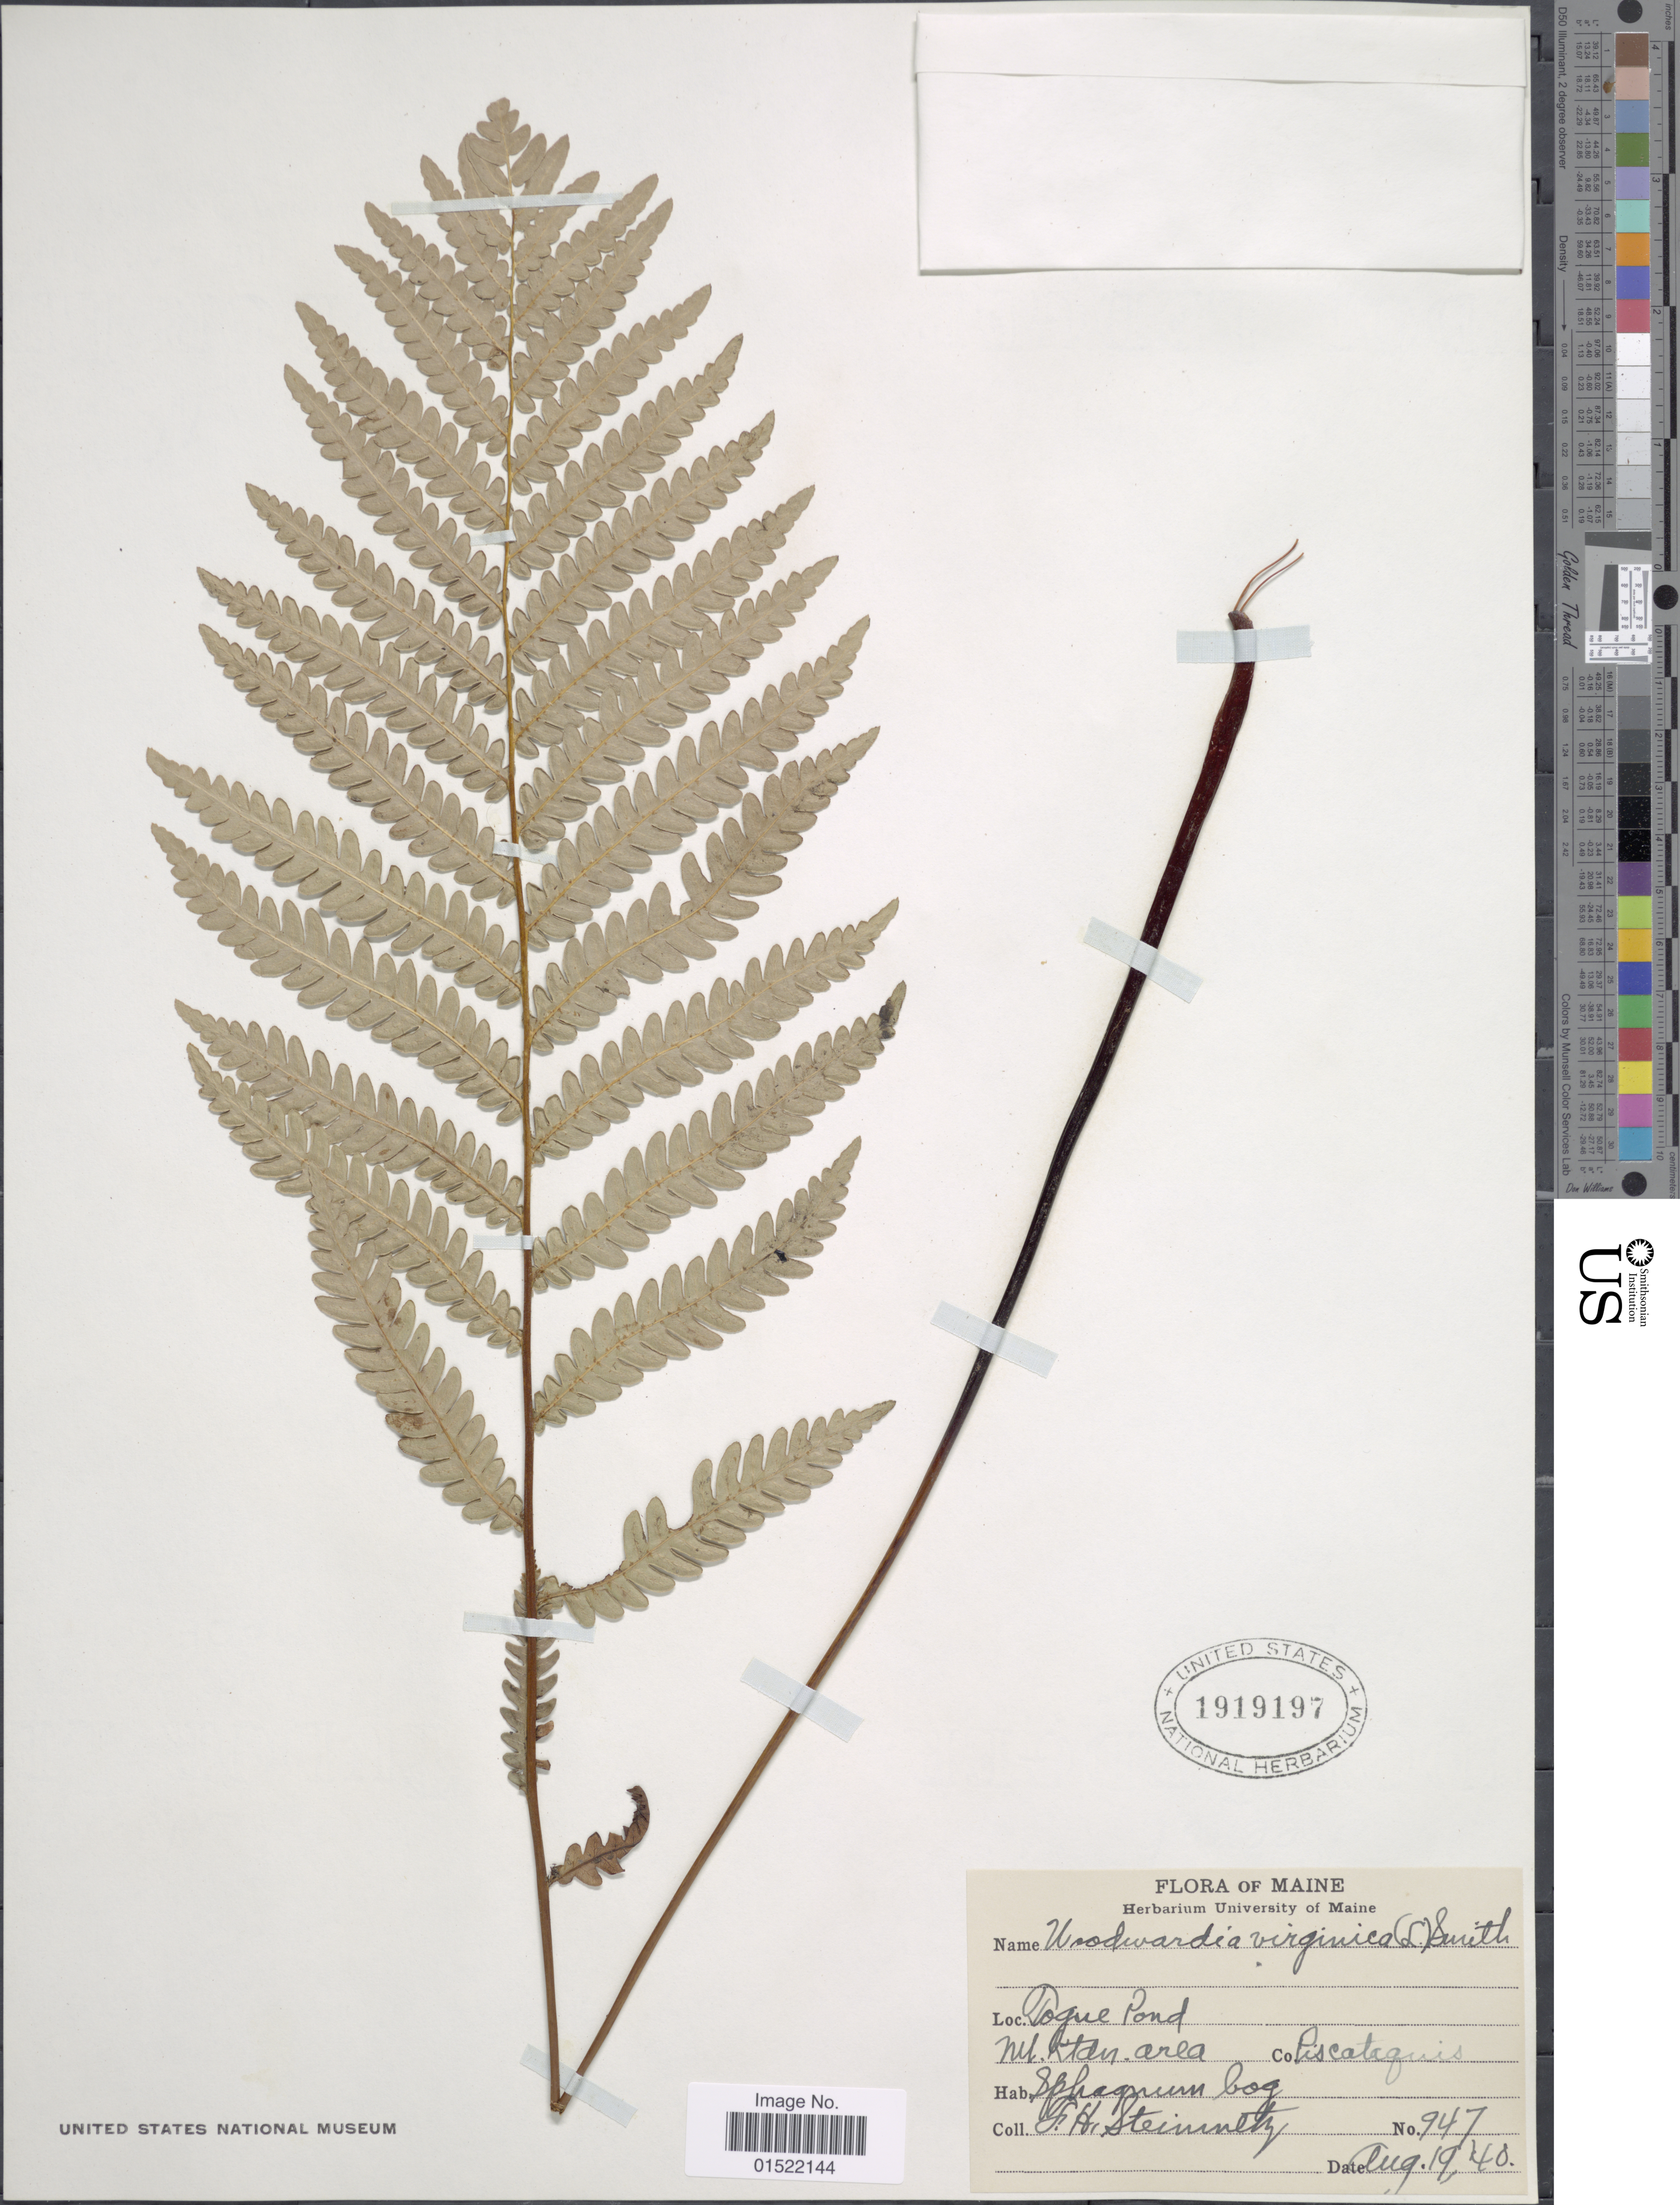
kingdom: Plantae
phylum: Tracheophyta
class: Polypodiopsida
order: Polypodiales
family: Blechnaceae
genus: Woodwardia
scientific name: Woodwardia virginica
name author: (L.) R.M. Sm.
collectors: F. H. Steinmetz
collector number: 947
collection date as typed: Transcribed d/m/y: 19/8/40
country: United States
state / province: Maine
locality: Togue Pond, Mt. Ktan area, Co Piscataquis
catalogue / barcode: US 1919197